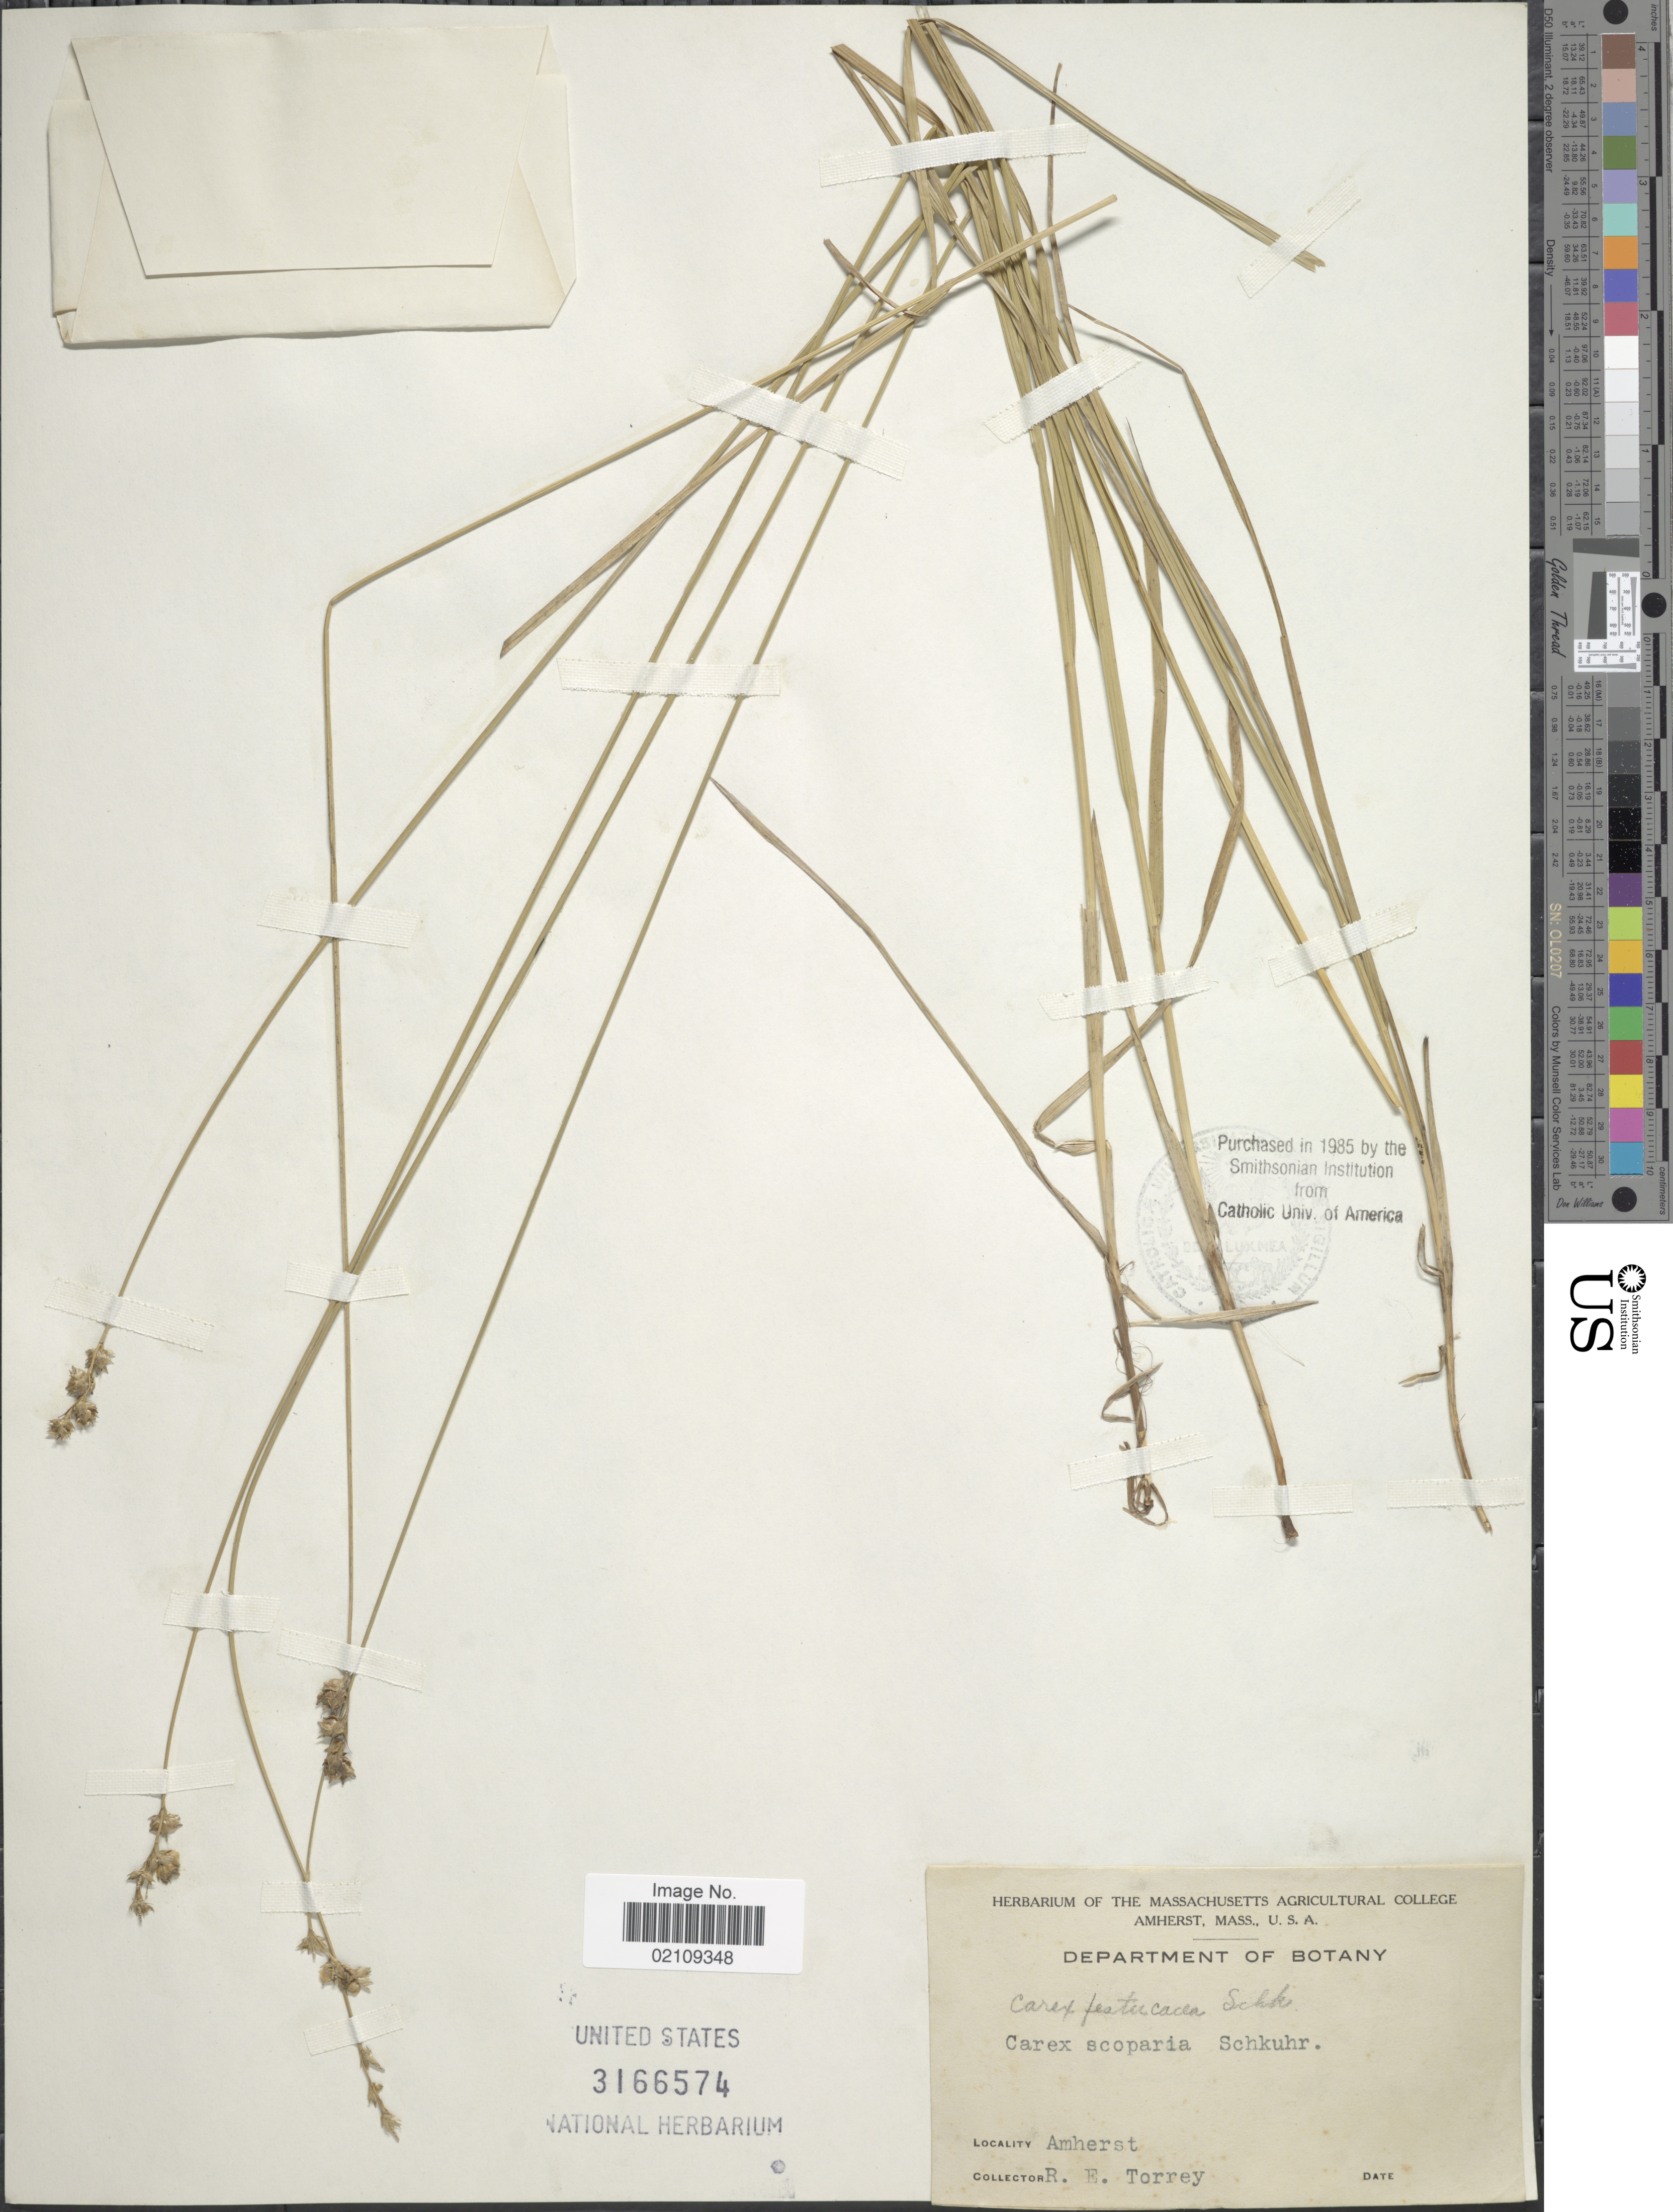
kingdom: Plantae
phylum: Tracheophyta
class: Liliopsida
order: Poales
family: Cyperaceae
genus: Carex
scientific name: Carex festucacea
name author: Willd.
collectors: R. E. Torrey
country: United States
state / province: Massachusetts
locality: Amherst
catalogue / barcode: US 3166574